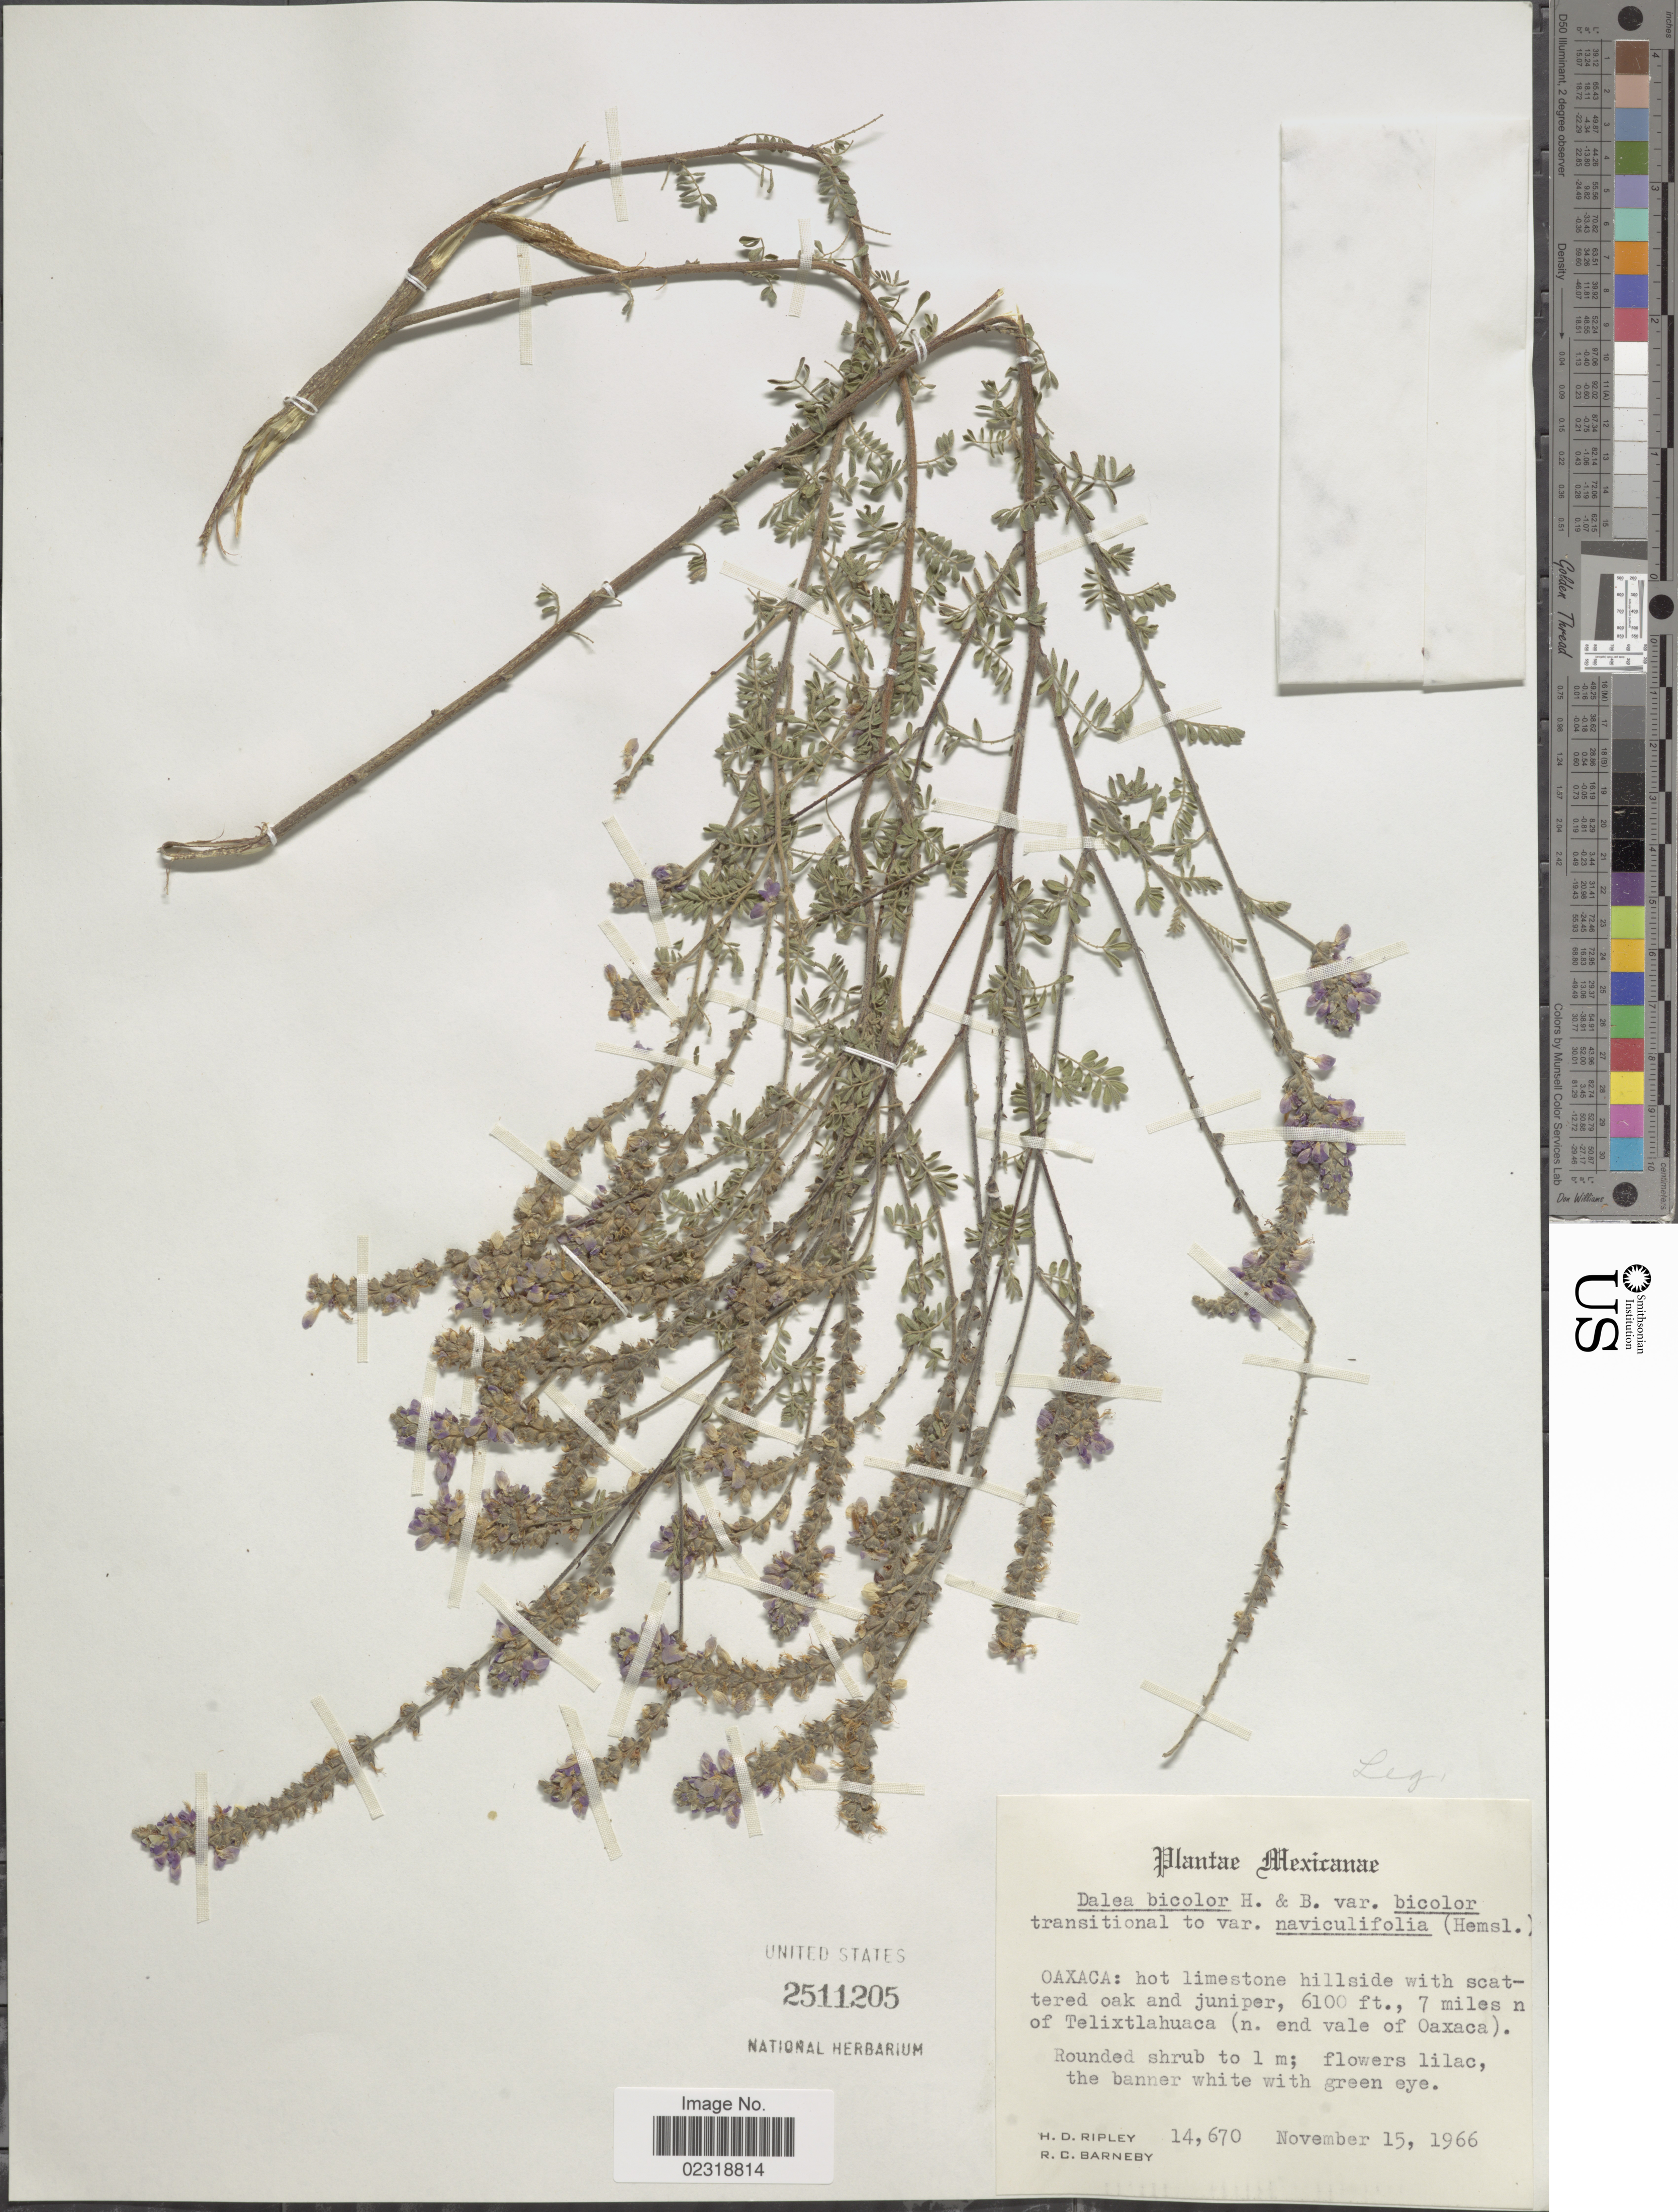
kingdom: Plantae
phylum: Tracheophyta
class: Magnoliopsida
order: Fabales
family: Fabaceae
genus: Dalea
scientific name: Dalea bicolor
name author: Humb. & Bonpl. ex Willd.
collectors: H. Ripley & R. C. Barneby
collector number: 14670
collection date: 1966-11-15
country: Mexico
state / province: Oaxaca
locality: Hot limestone hillside with scattered oak and juniper, 7 miles n of Telixtlahuaca (n. end vale of Oaxaca).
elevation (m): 1859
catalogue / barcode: US 2511205